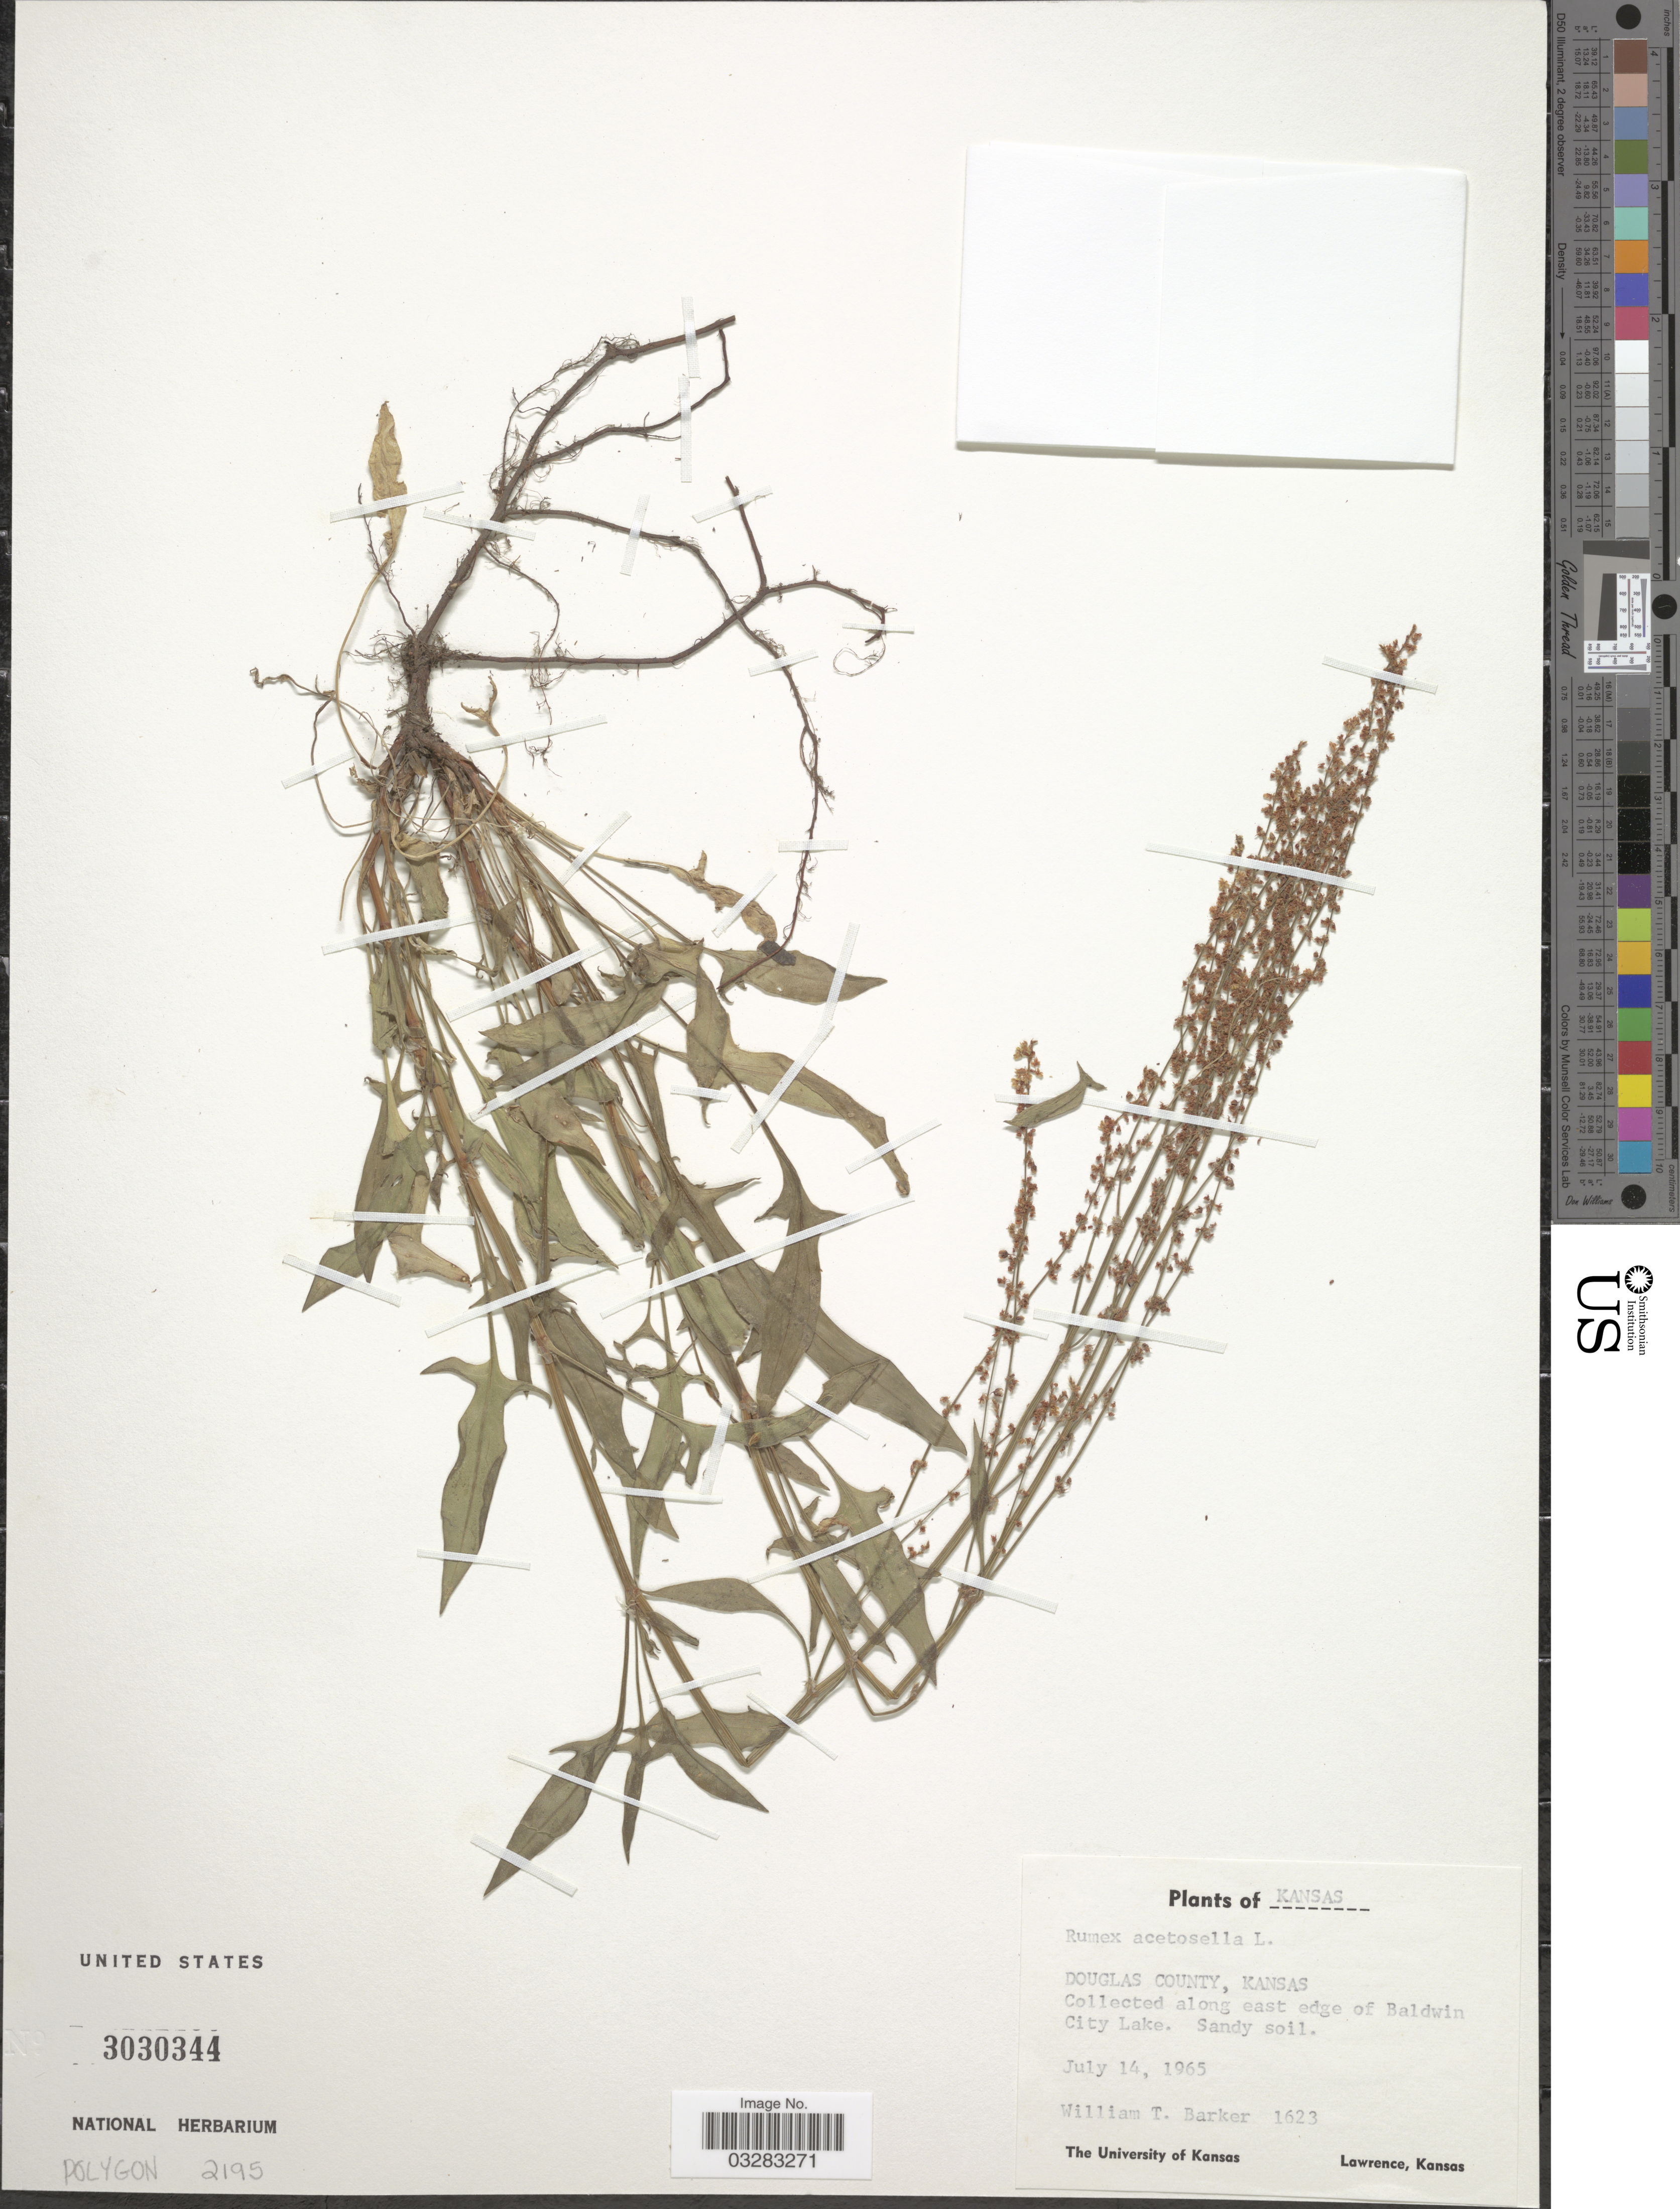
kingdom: Plantae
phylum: Tracheophyta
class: Magnoliopsida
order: Caryophyllales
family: Polygonaceae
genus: Rumex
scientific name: Rumex acetosella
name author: L.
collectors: W. T. Barker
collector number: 1623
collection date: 1965-07-14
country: United States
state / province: Kansas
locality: Douglas County. Collected along east edge of Baldwin City Lake.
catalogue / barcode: US 3030344